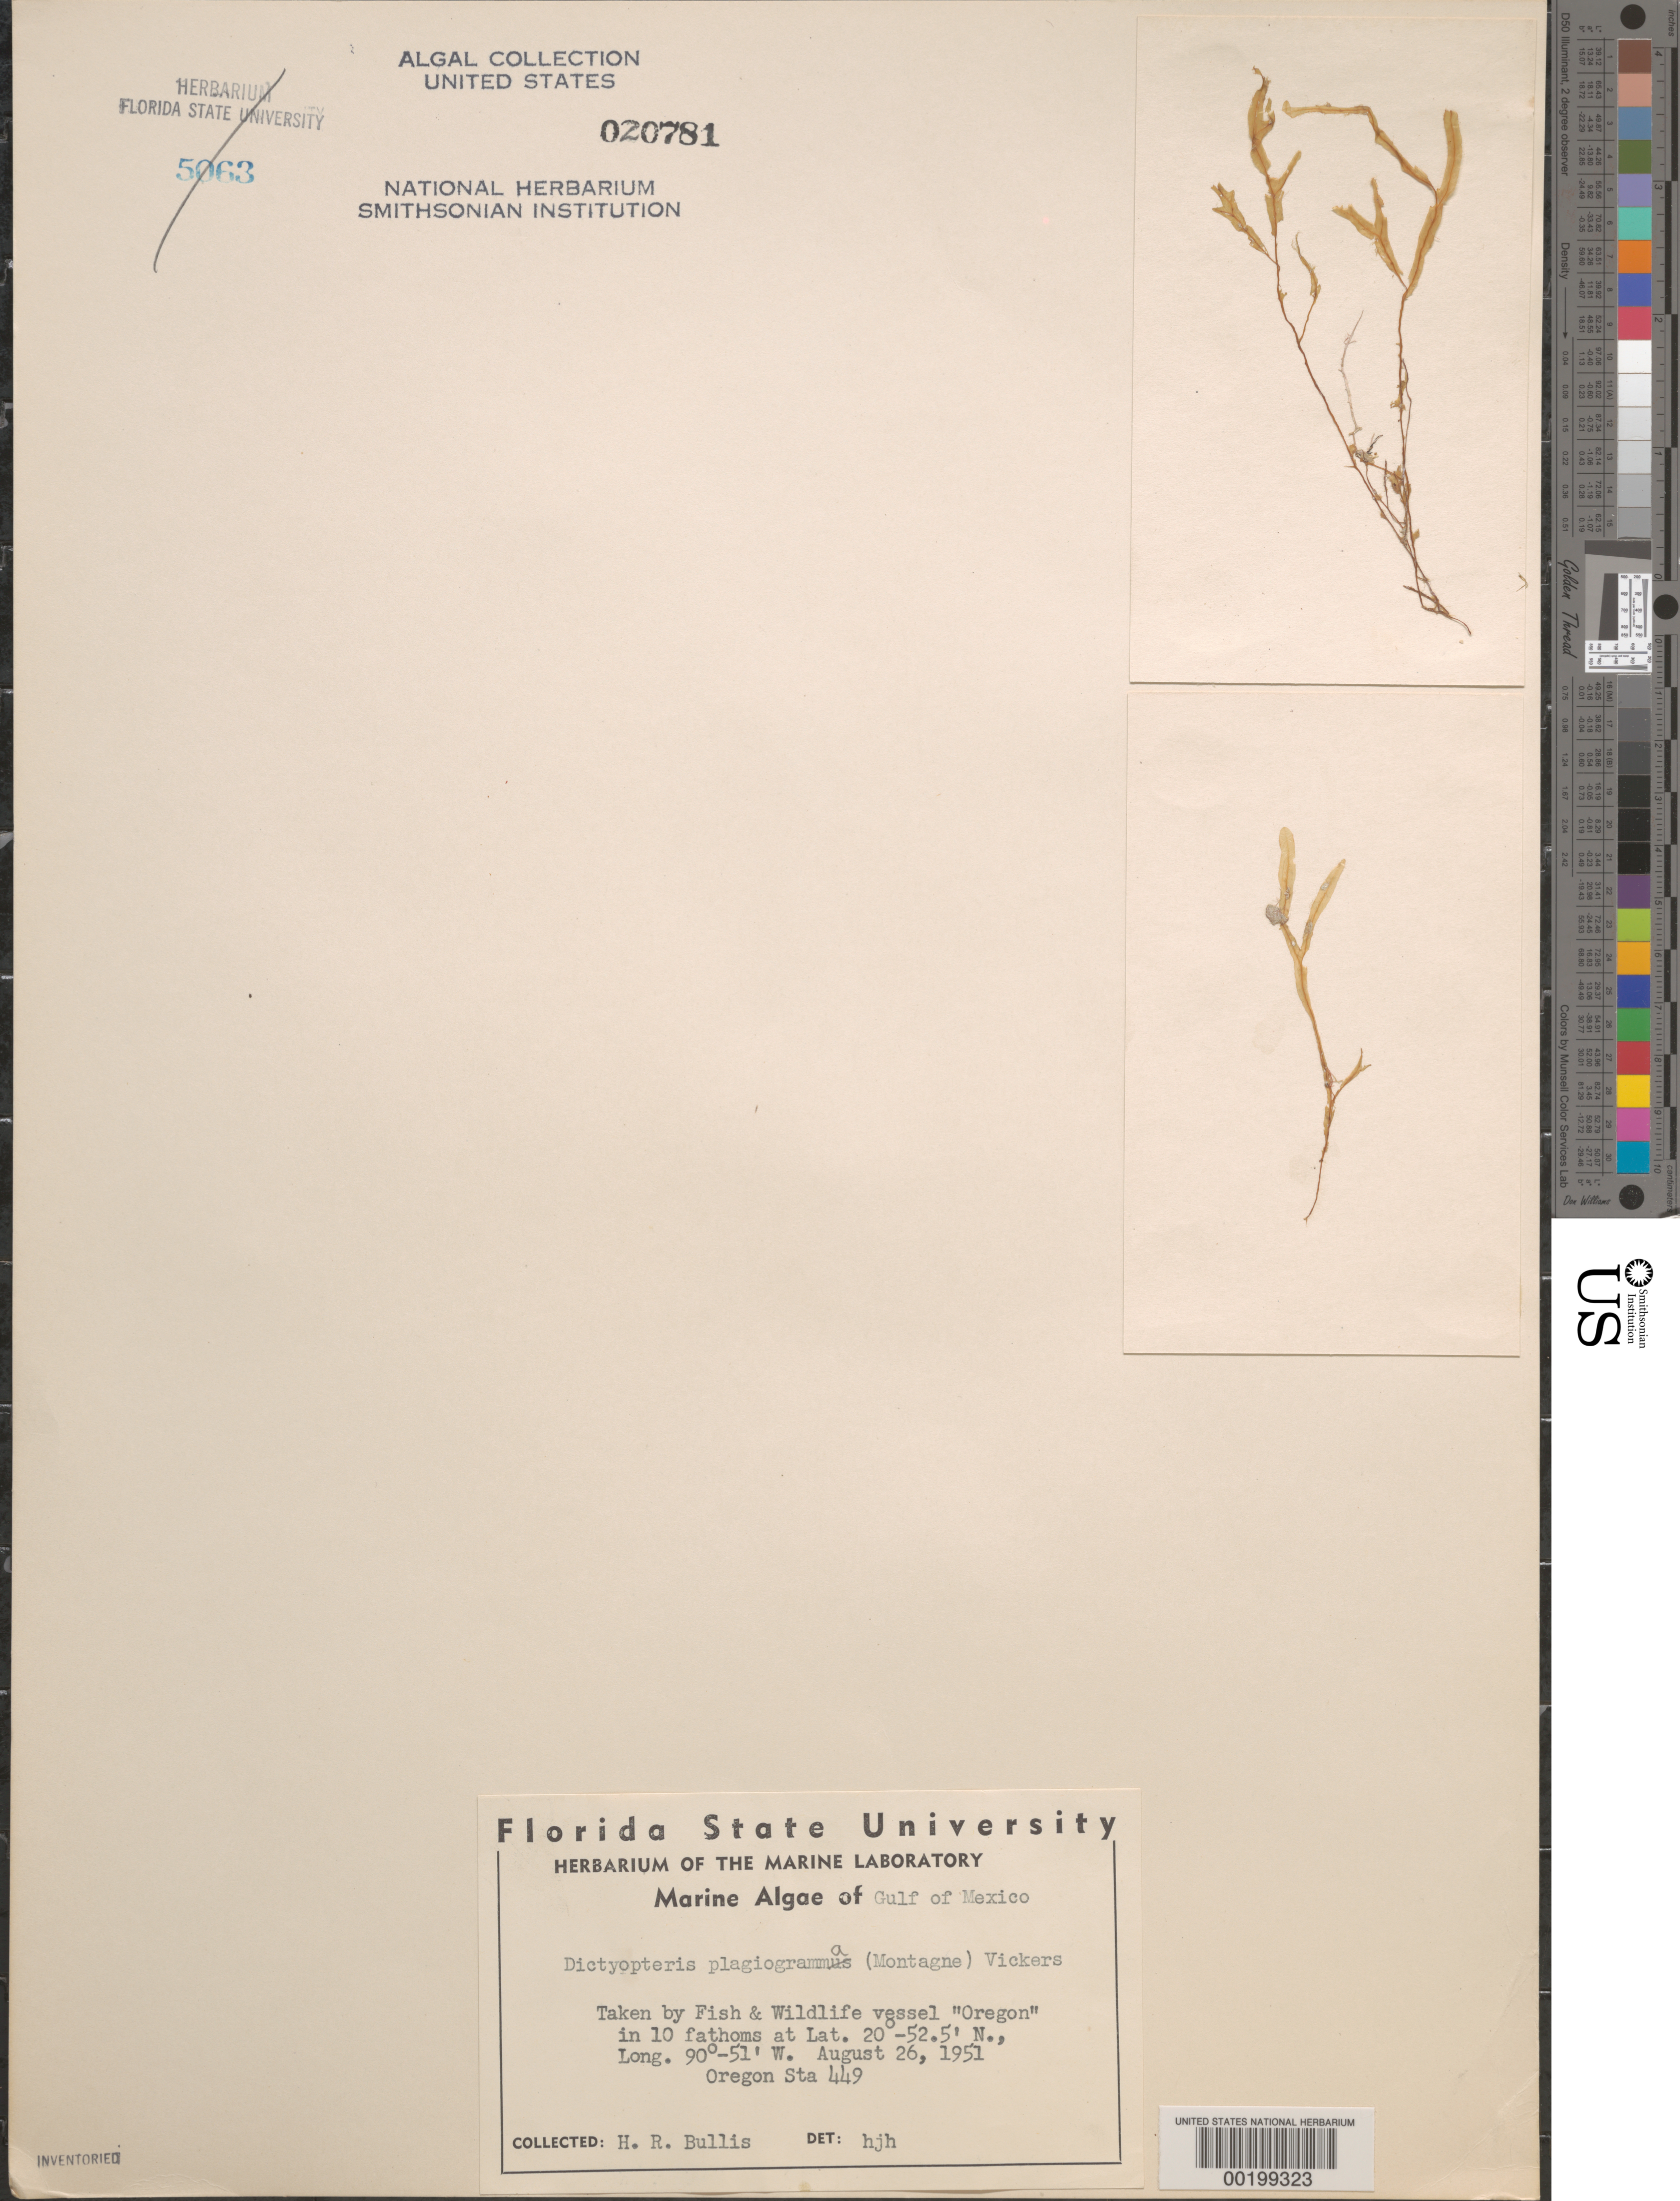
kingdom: Chromista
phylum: Ochrophyta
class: Phaeophyceae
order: Dictyotales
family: Dictyotaceae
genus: Dictyopteris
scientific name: Dictyopteris plagiogramma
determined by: Humm, Harold J.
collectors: H. Bullis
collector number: Station 449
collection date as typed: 26 Aug 1951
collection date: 1951-08-26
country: Mexico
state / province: Campeche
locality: Campeche Banks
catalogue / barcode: US 20781